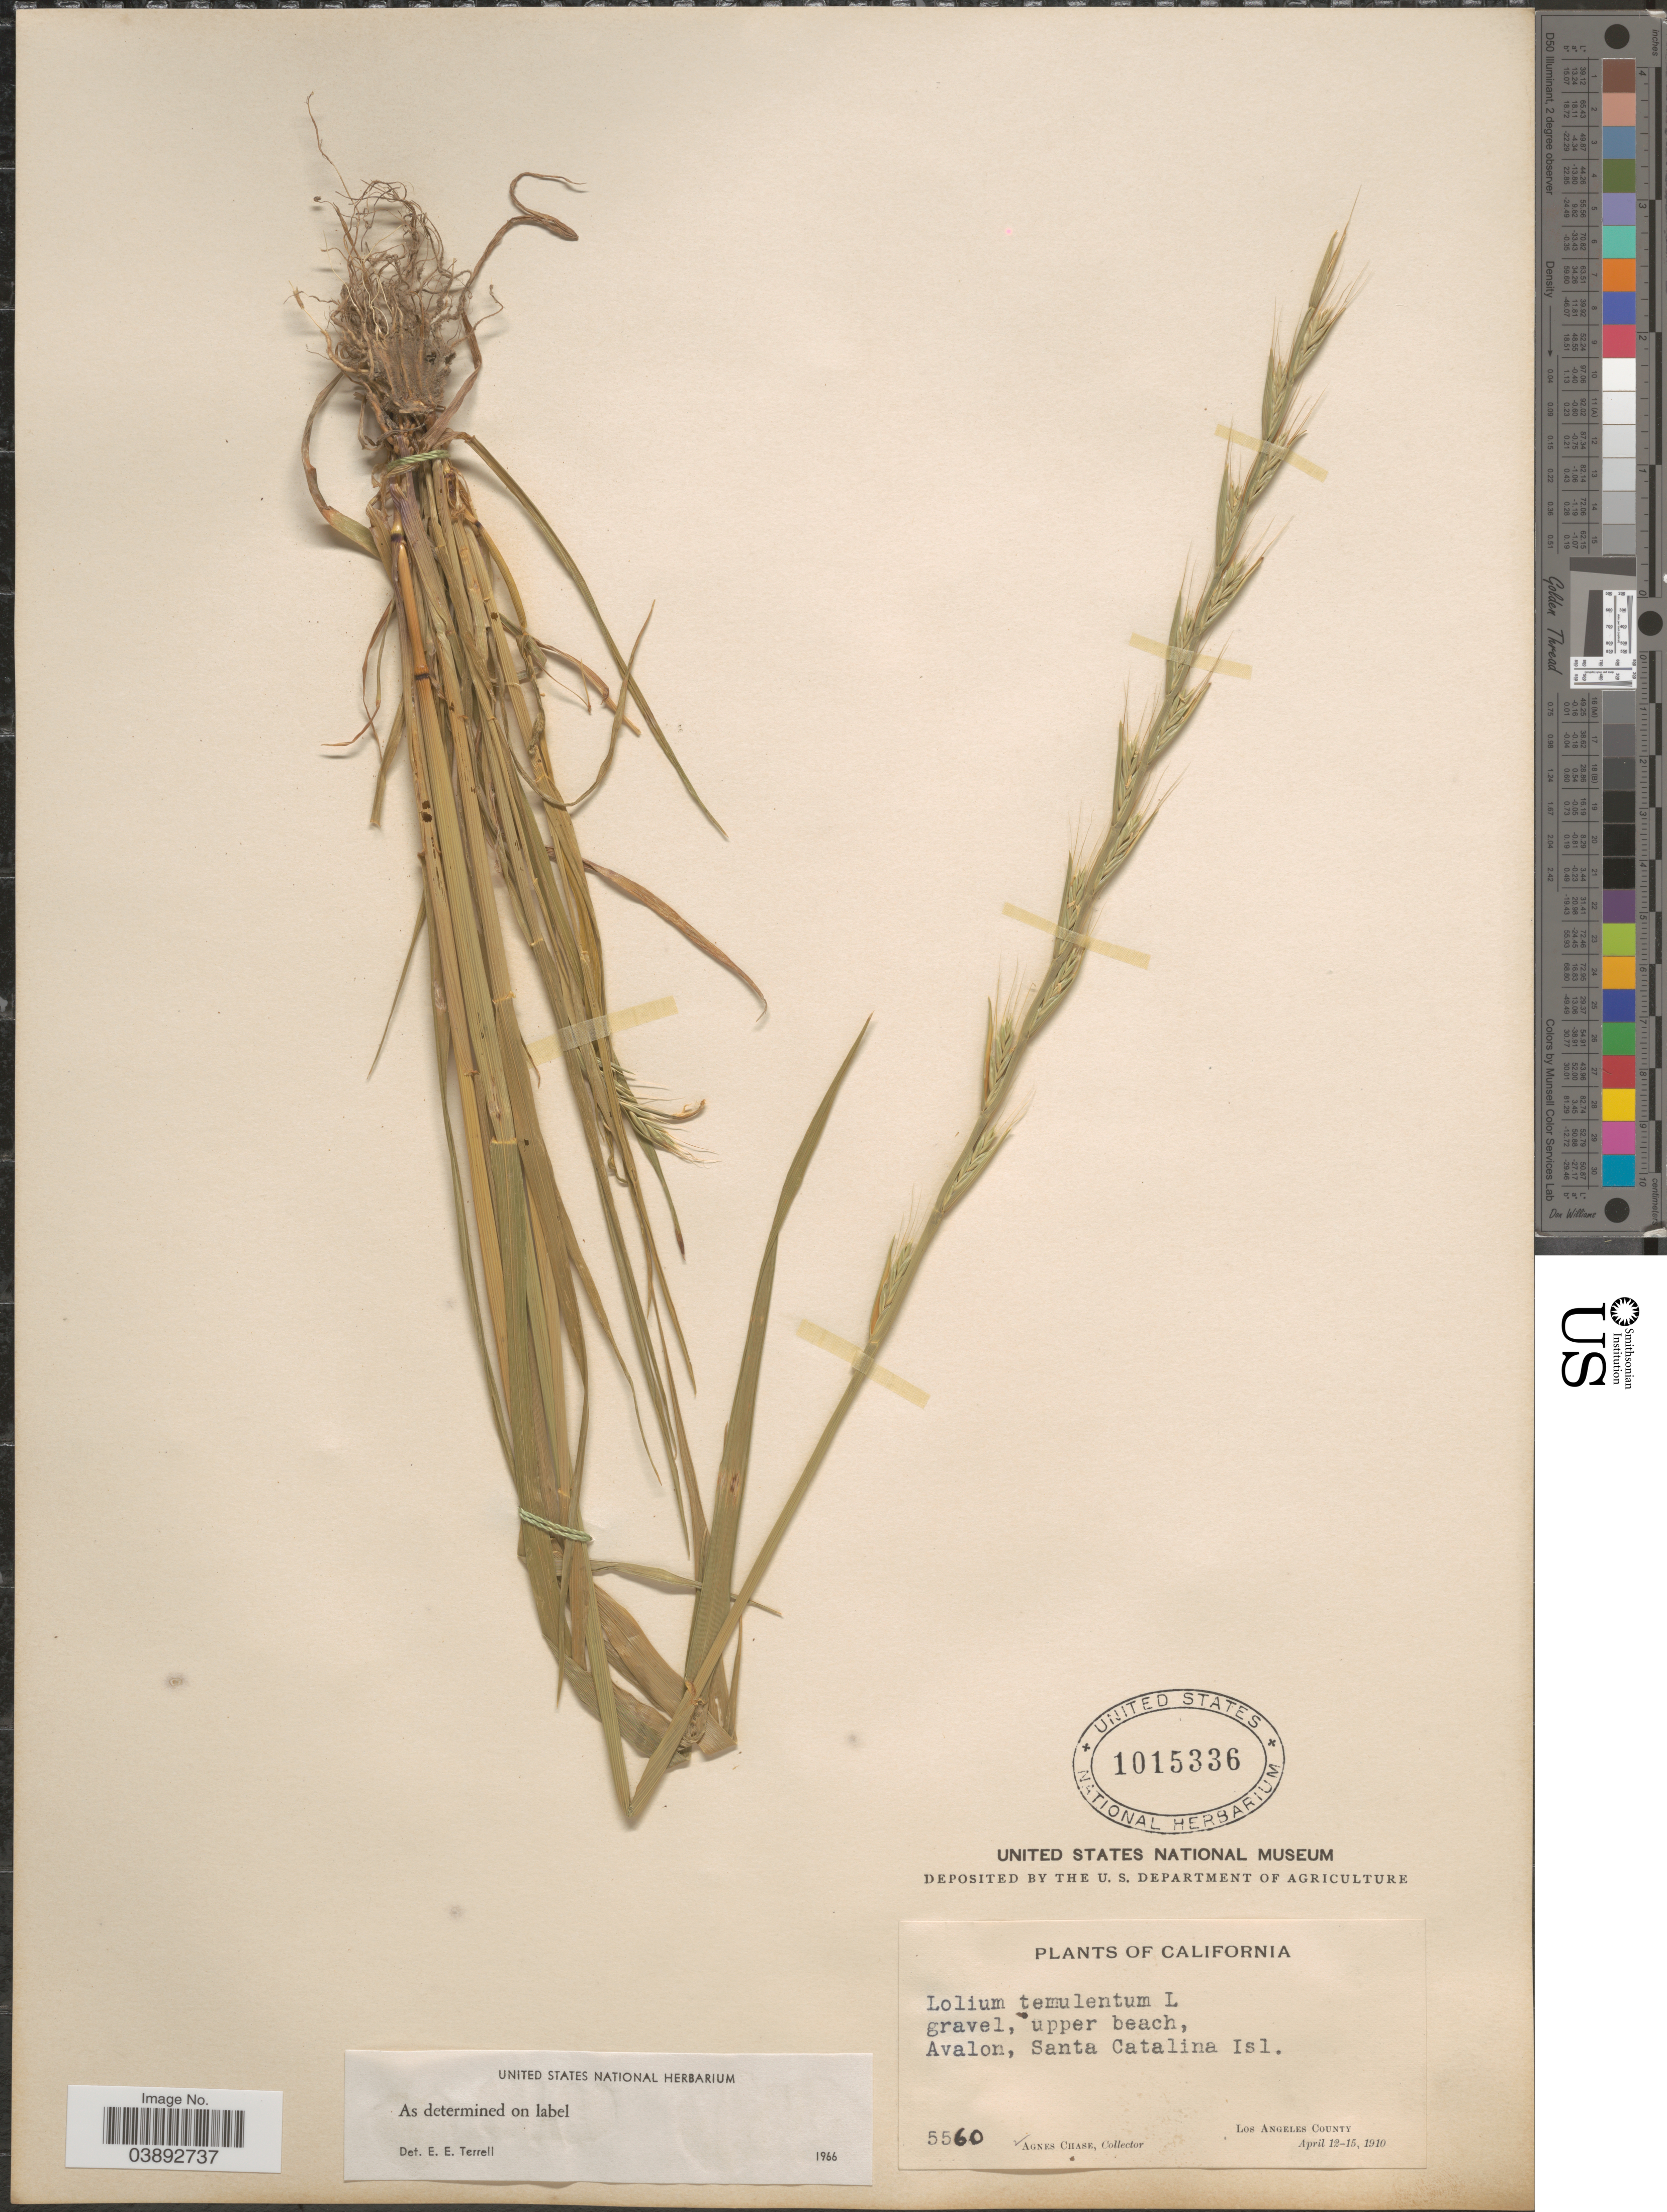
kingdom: Plantae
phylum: Tracheophyta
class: Liliopsida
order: Poales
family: Poaceae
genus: Lolium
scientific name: Lolium temulentum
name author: L.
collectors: A. Chase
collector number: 5560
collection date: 1910-04-12/1910-04-15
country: United States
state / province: California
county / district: Los Angeles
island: Santa Catalina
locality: Upper beach, Avalon, Santa Catalina Isl. Los Angeles County.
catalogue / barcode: US 1015336